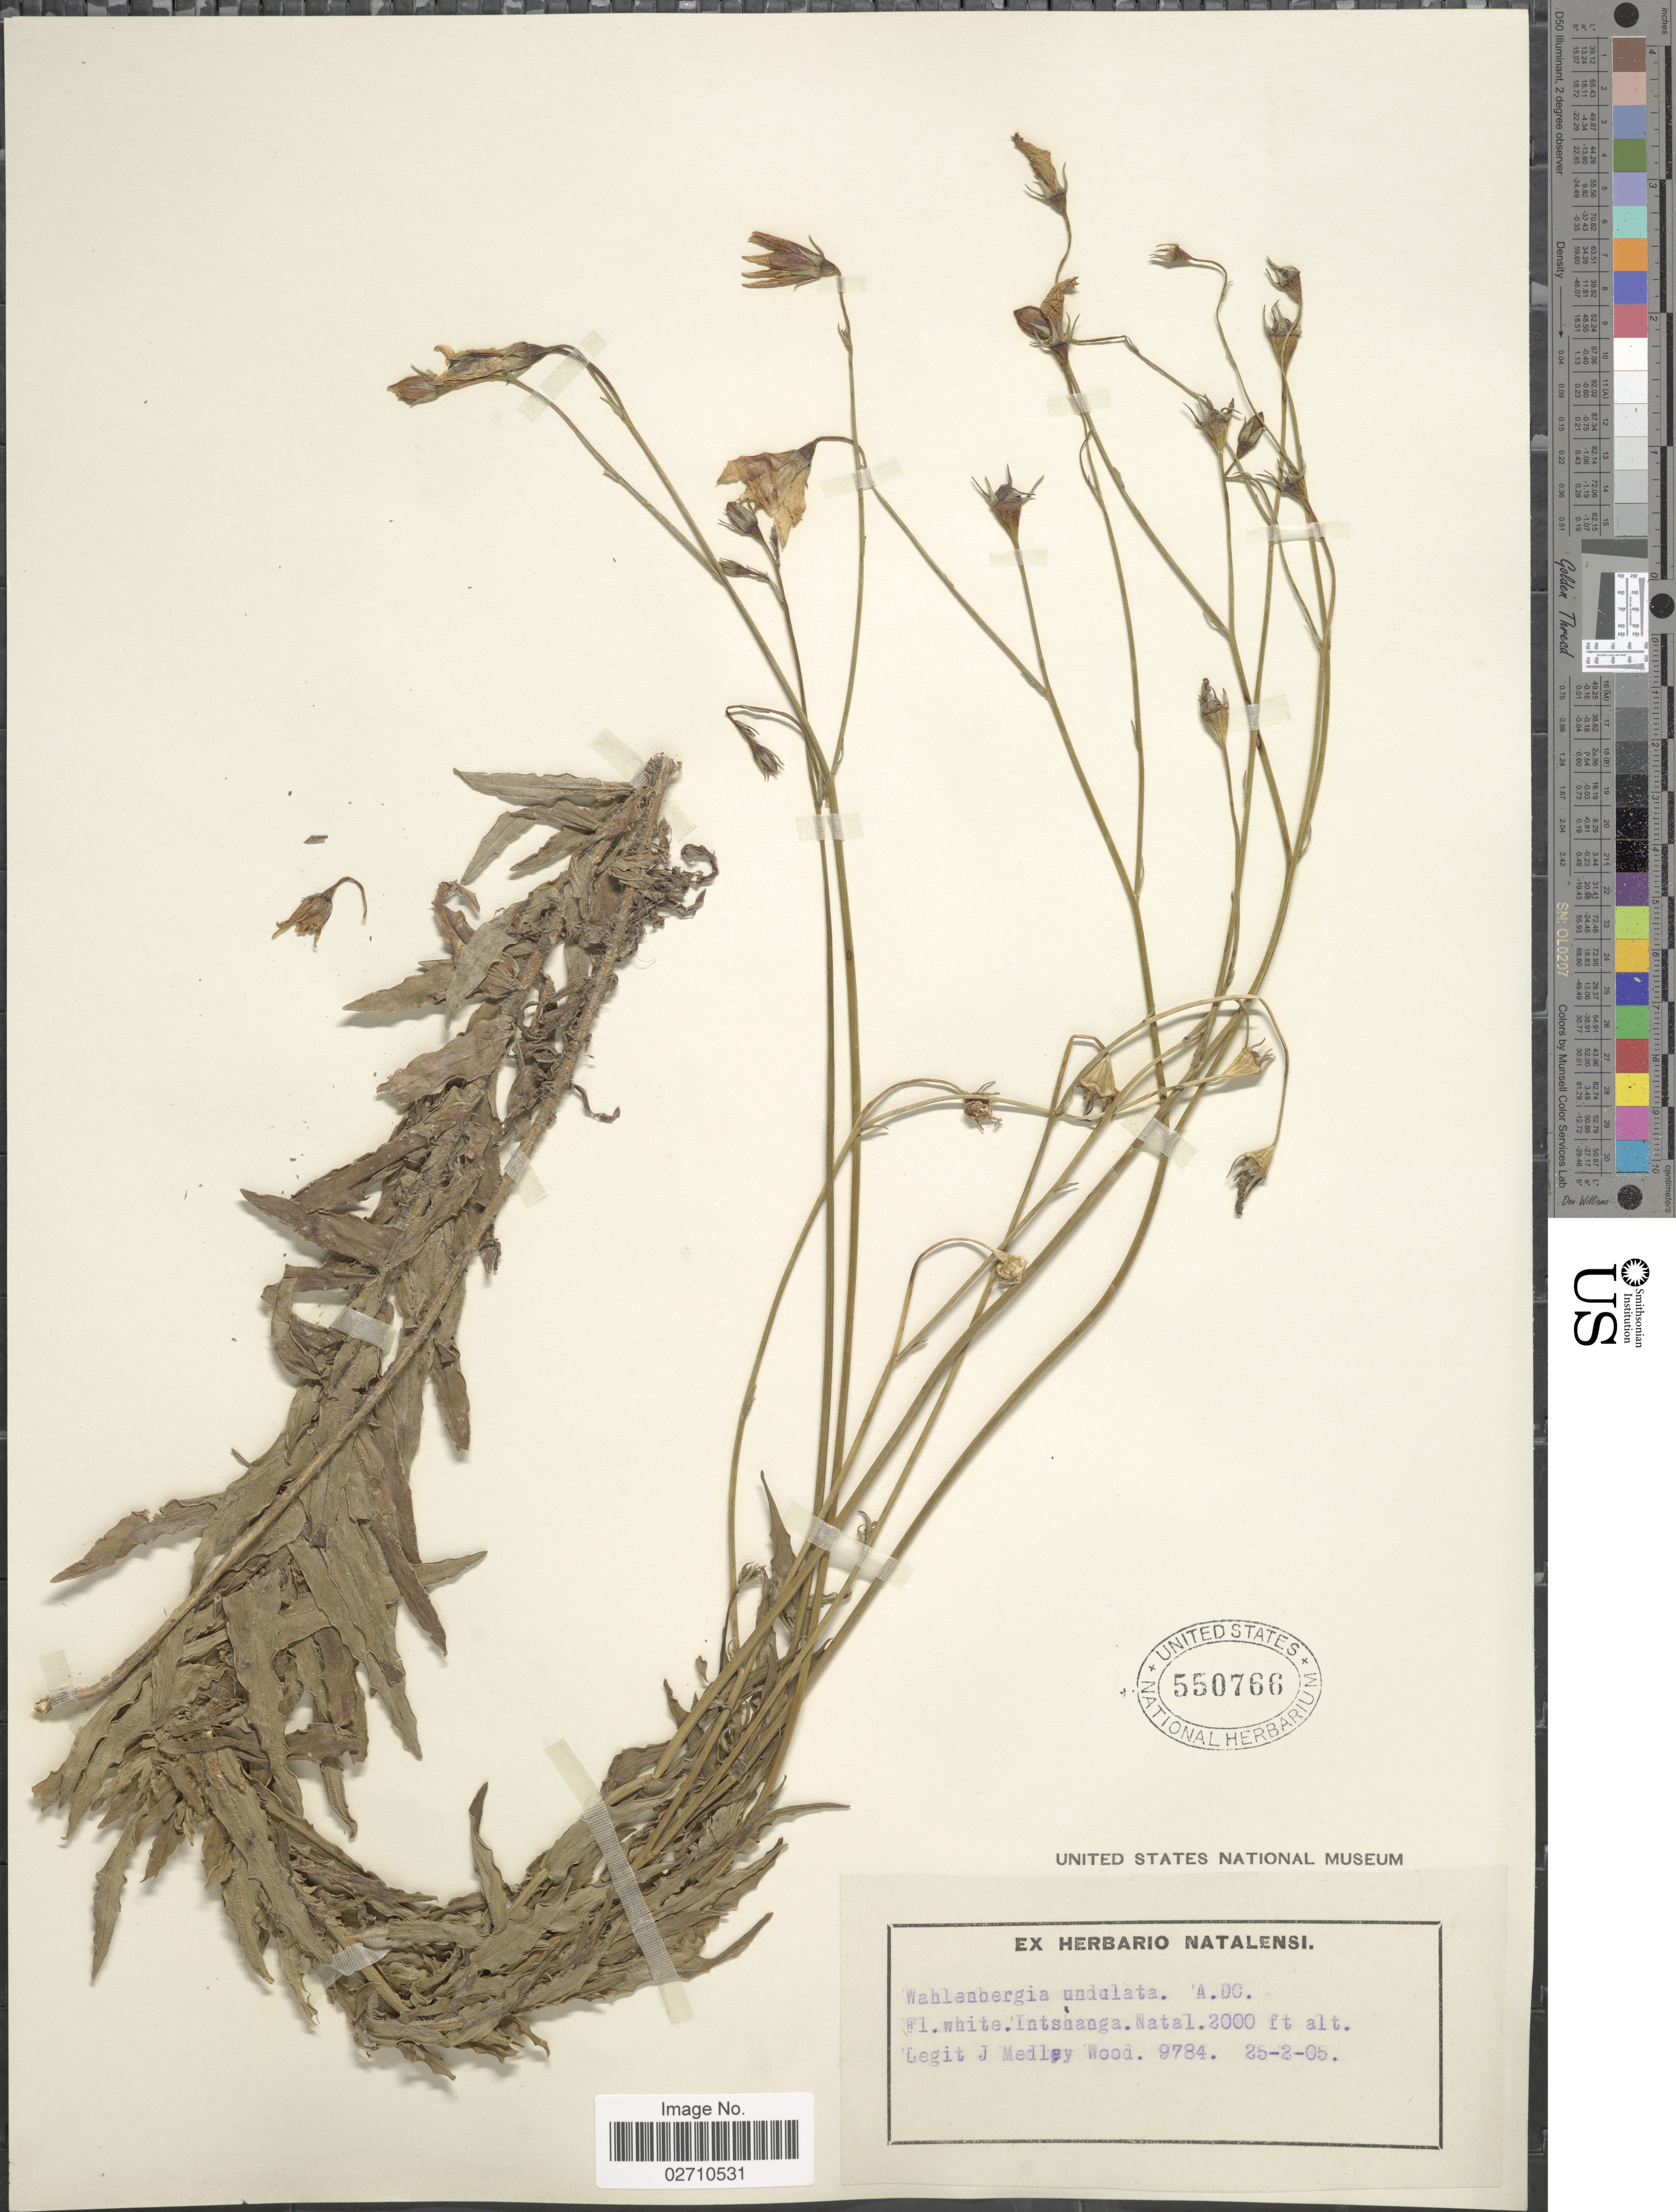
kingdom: Plantae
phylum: Tracheophyta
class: Magnoliopsida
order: Asterales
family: Campanulaceae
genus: Wahlenbergia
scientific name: Wahlenbergia undulata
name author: (L. f.) A. DC.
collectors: J. Medley Wood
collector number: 9784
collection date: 1905-02-25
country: South Africa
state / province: KwaZulu-Natal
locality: Intshanga, Natal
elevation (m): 610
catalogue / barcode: US 550766